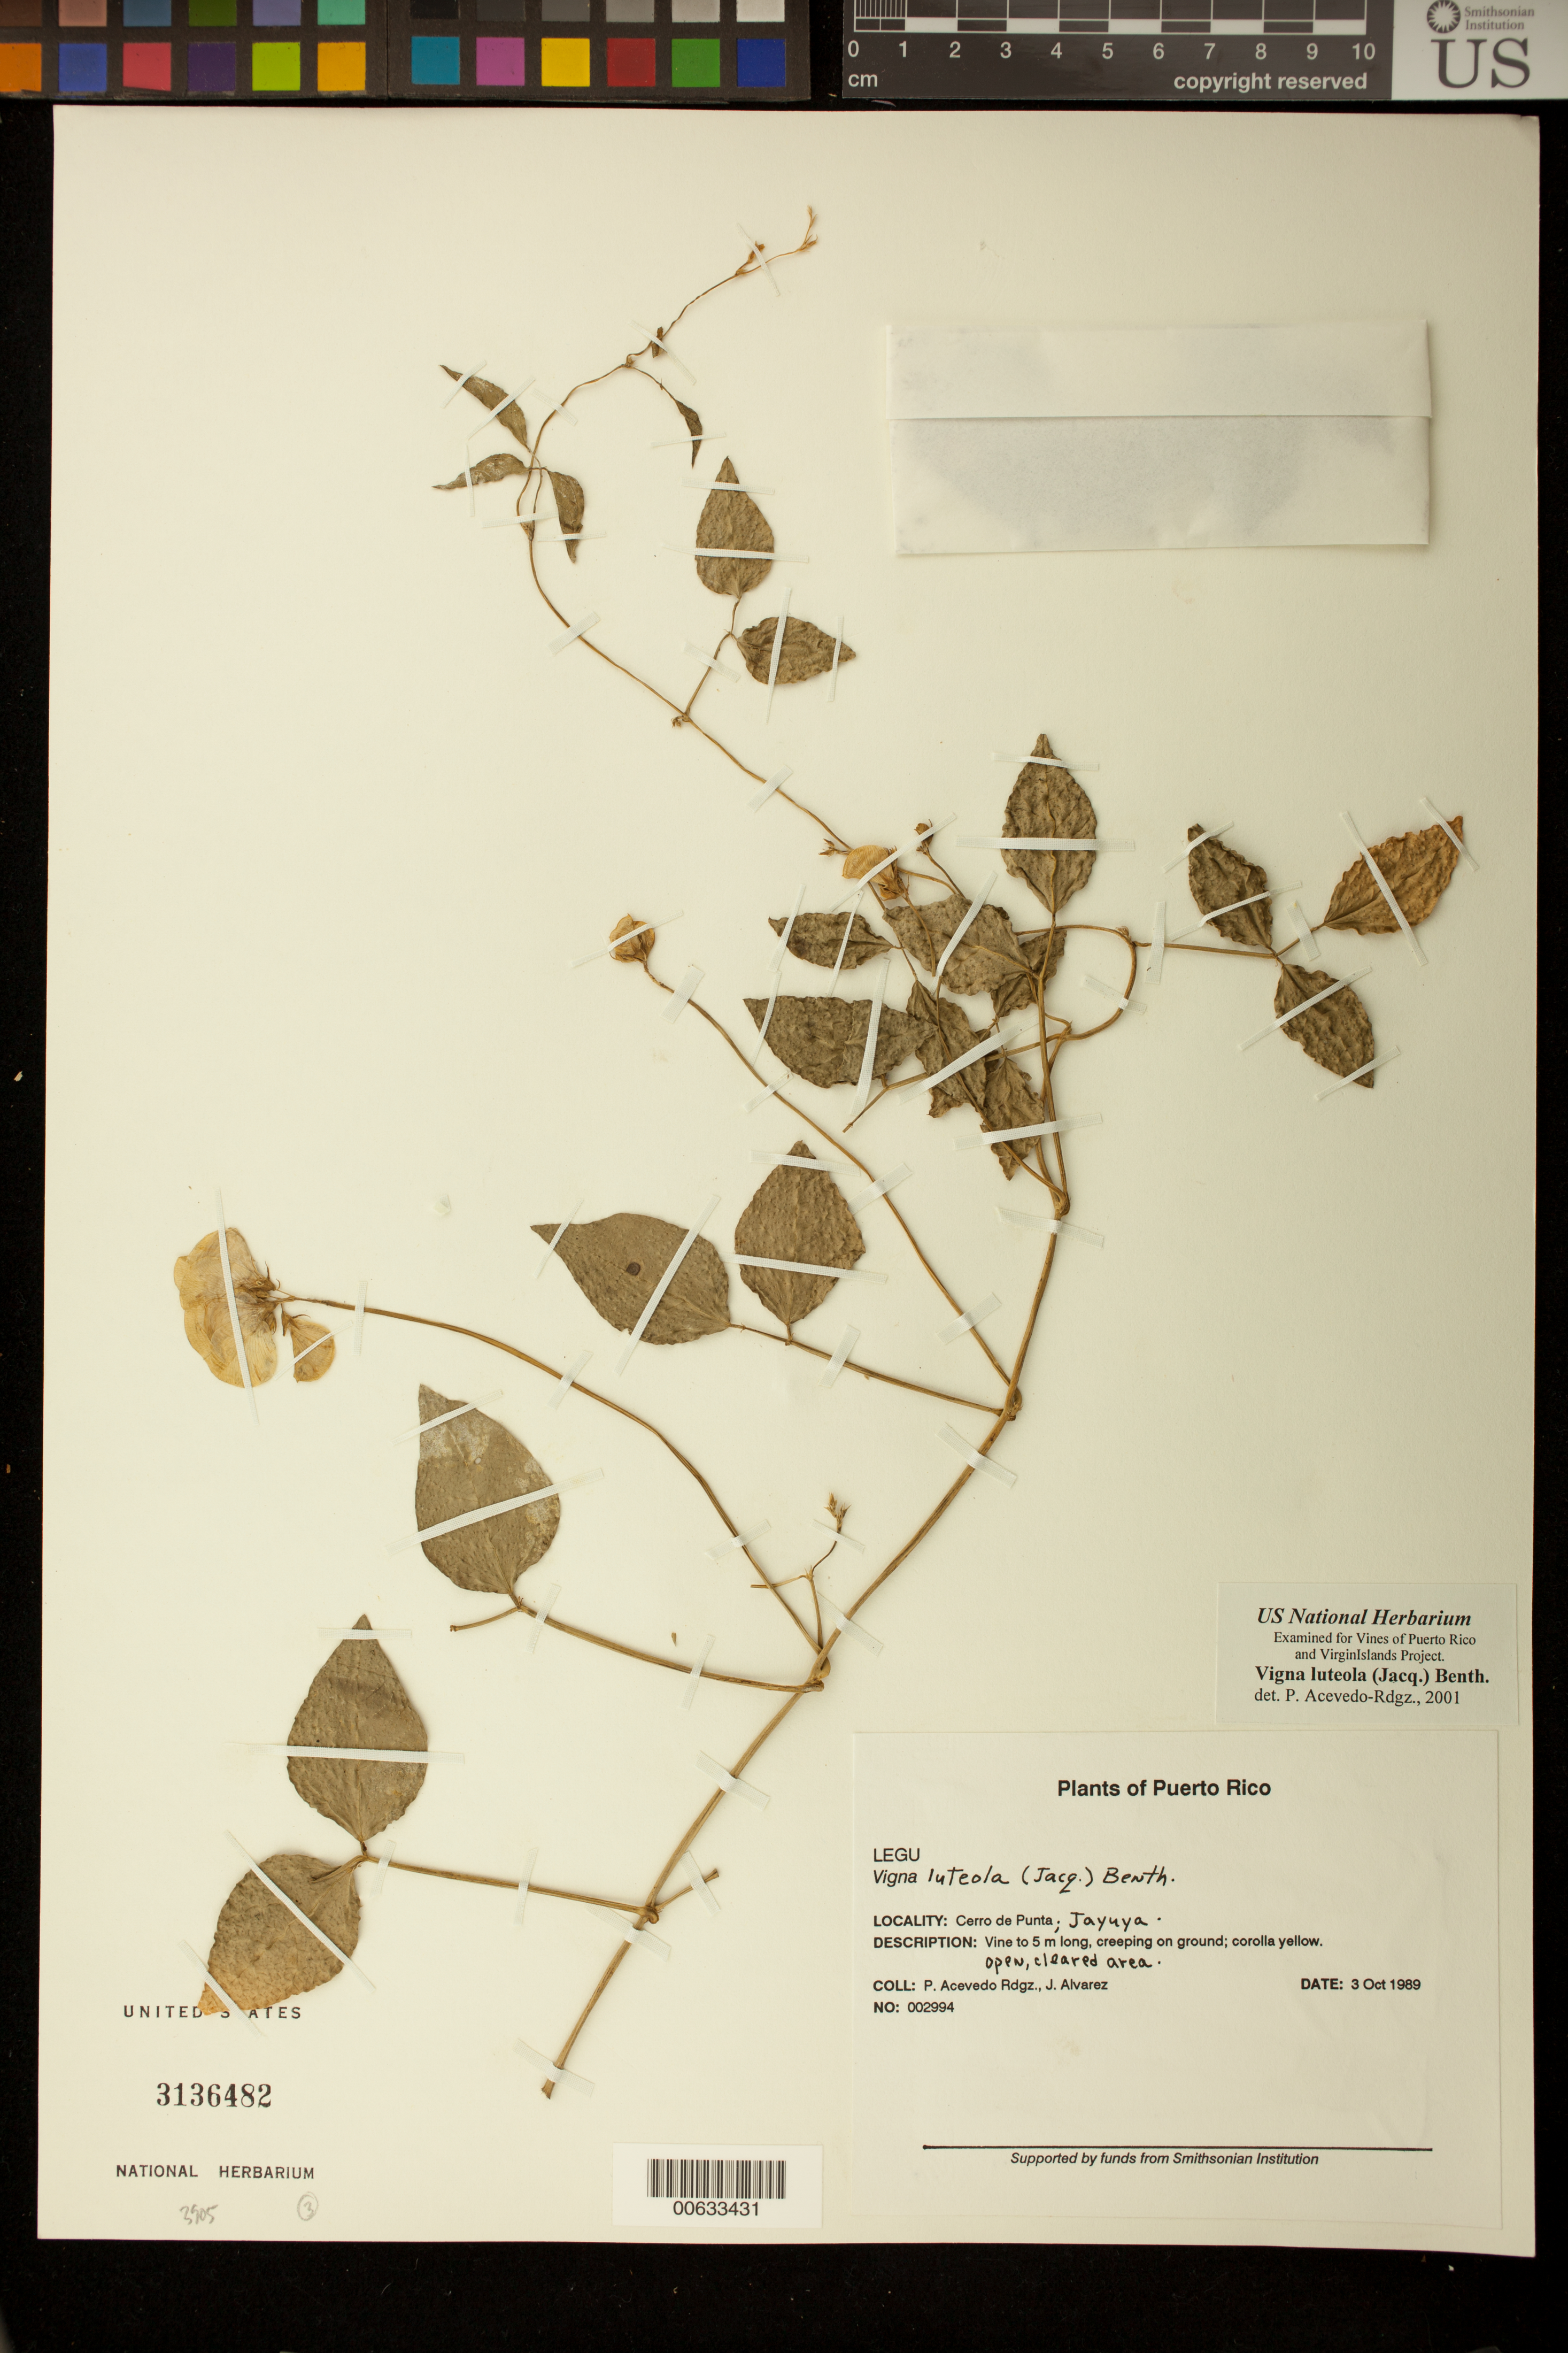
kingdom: Plantae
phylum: Tracheophyta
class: Magnoliopsida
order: Fabales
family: Fabaceae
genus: Vigna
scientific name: Vigna luteola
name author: (Jacq.) Benth.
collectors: P. Acevedo-Rodr. & J. Alvarez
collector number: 2994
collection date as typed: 03 Oct 1989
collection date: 1989-10-03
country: Puerto Rico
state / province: Jayuya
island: Puerto Rico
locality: Jayuya; Cerro de Punta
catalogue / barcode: US 3136482